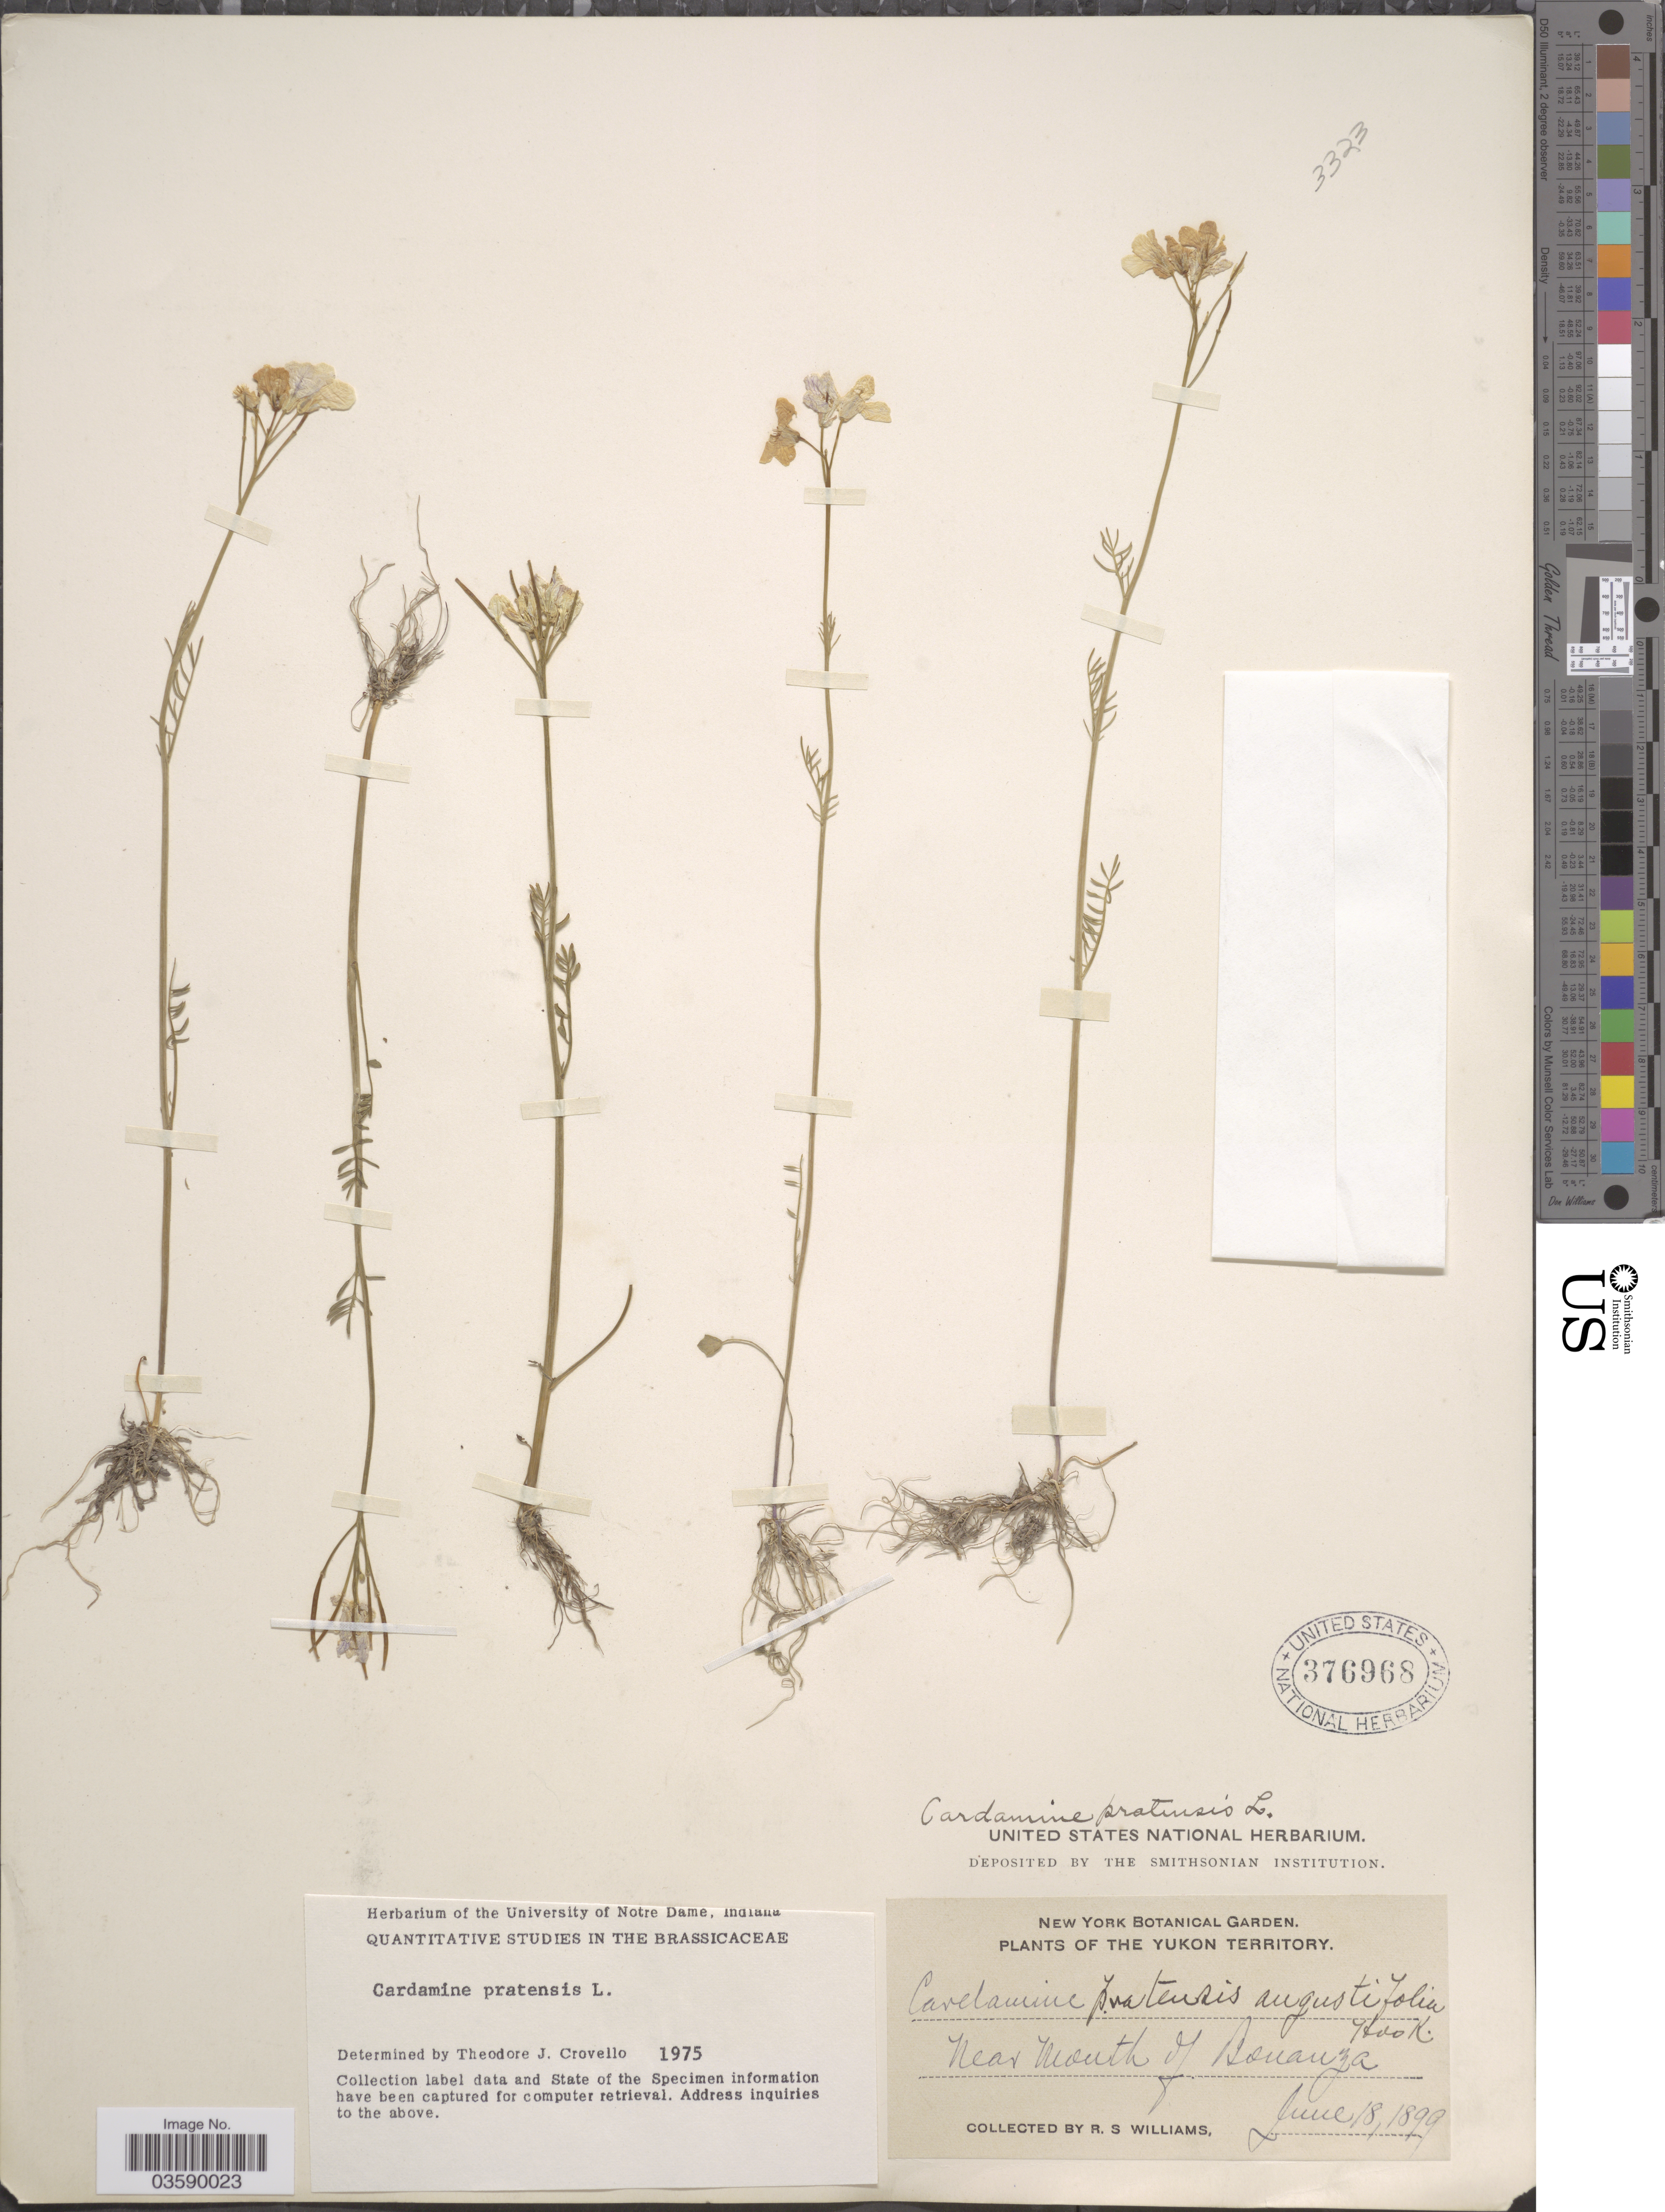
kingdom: Plantae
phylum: Tracheophyta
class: Magnoliopsida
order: Brassicales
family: Brassicaceae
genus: Cardamine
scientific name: Cardamine pratensis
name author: L.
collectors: R. S. Williams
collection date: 1899-06-18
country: Canada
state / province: Yukon Territory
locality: Near mouth of Bonanza.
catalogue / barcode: US 376968